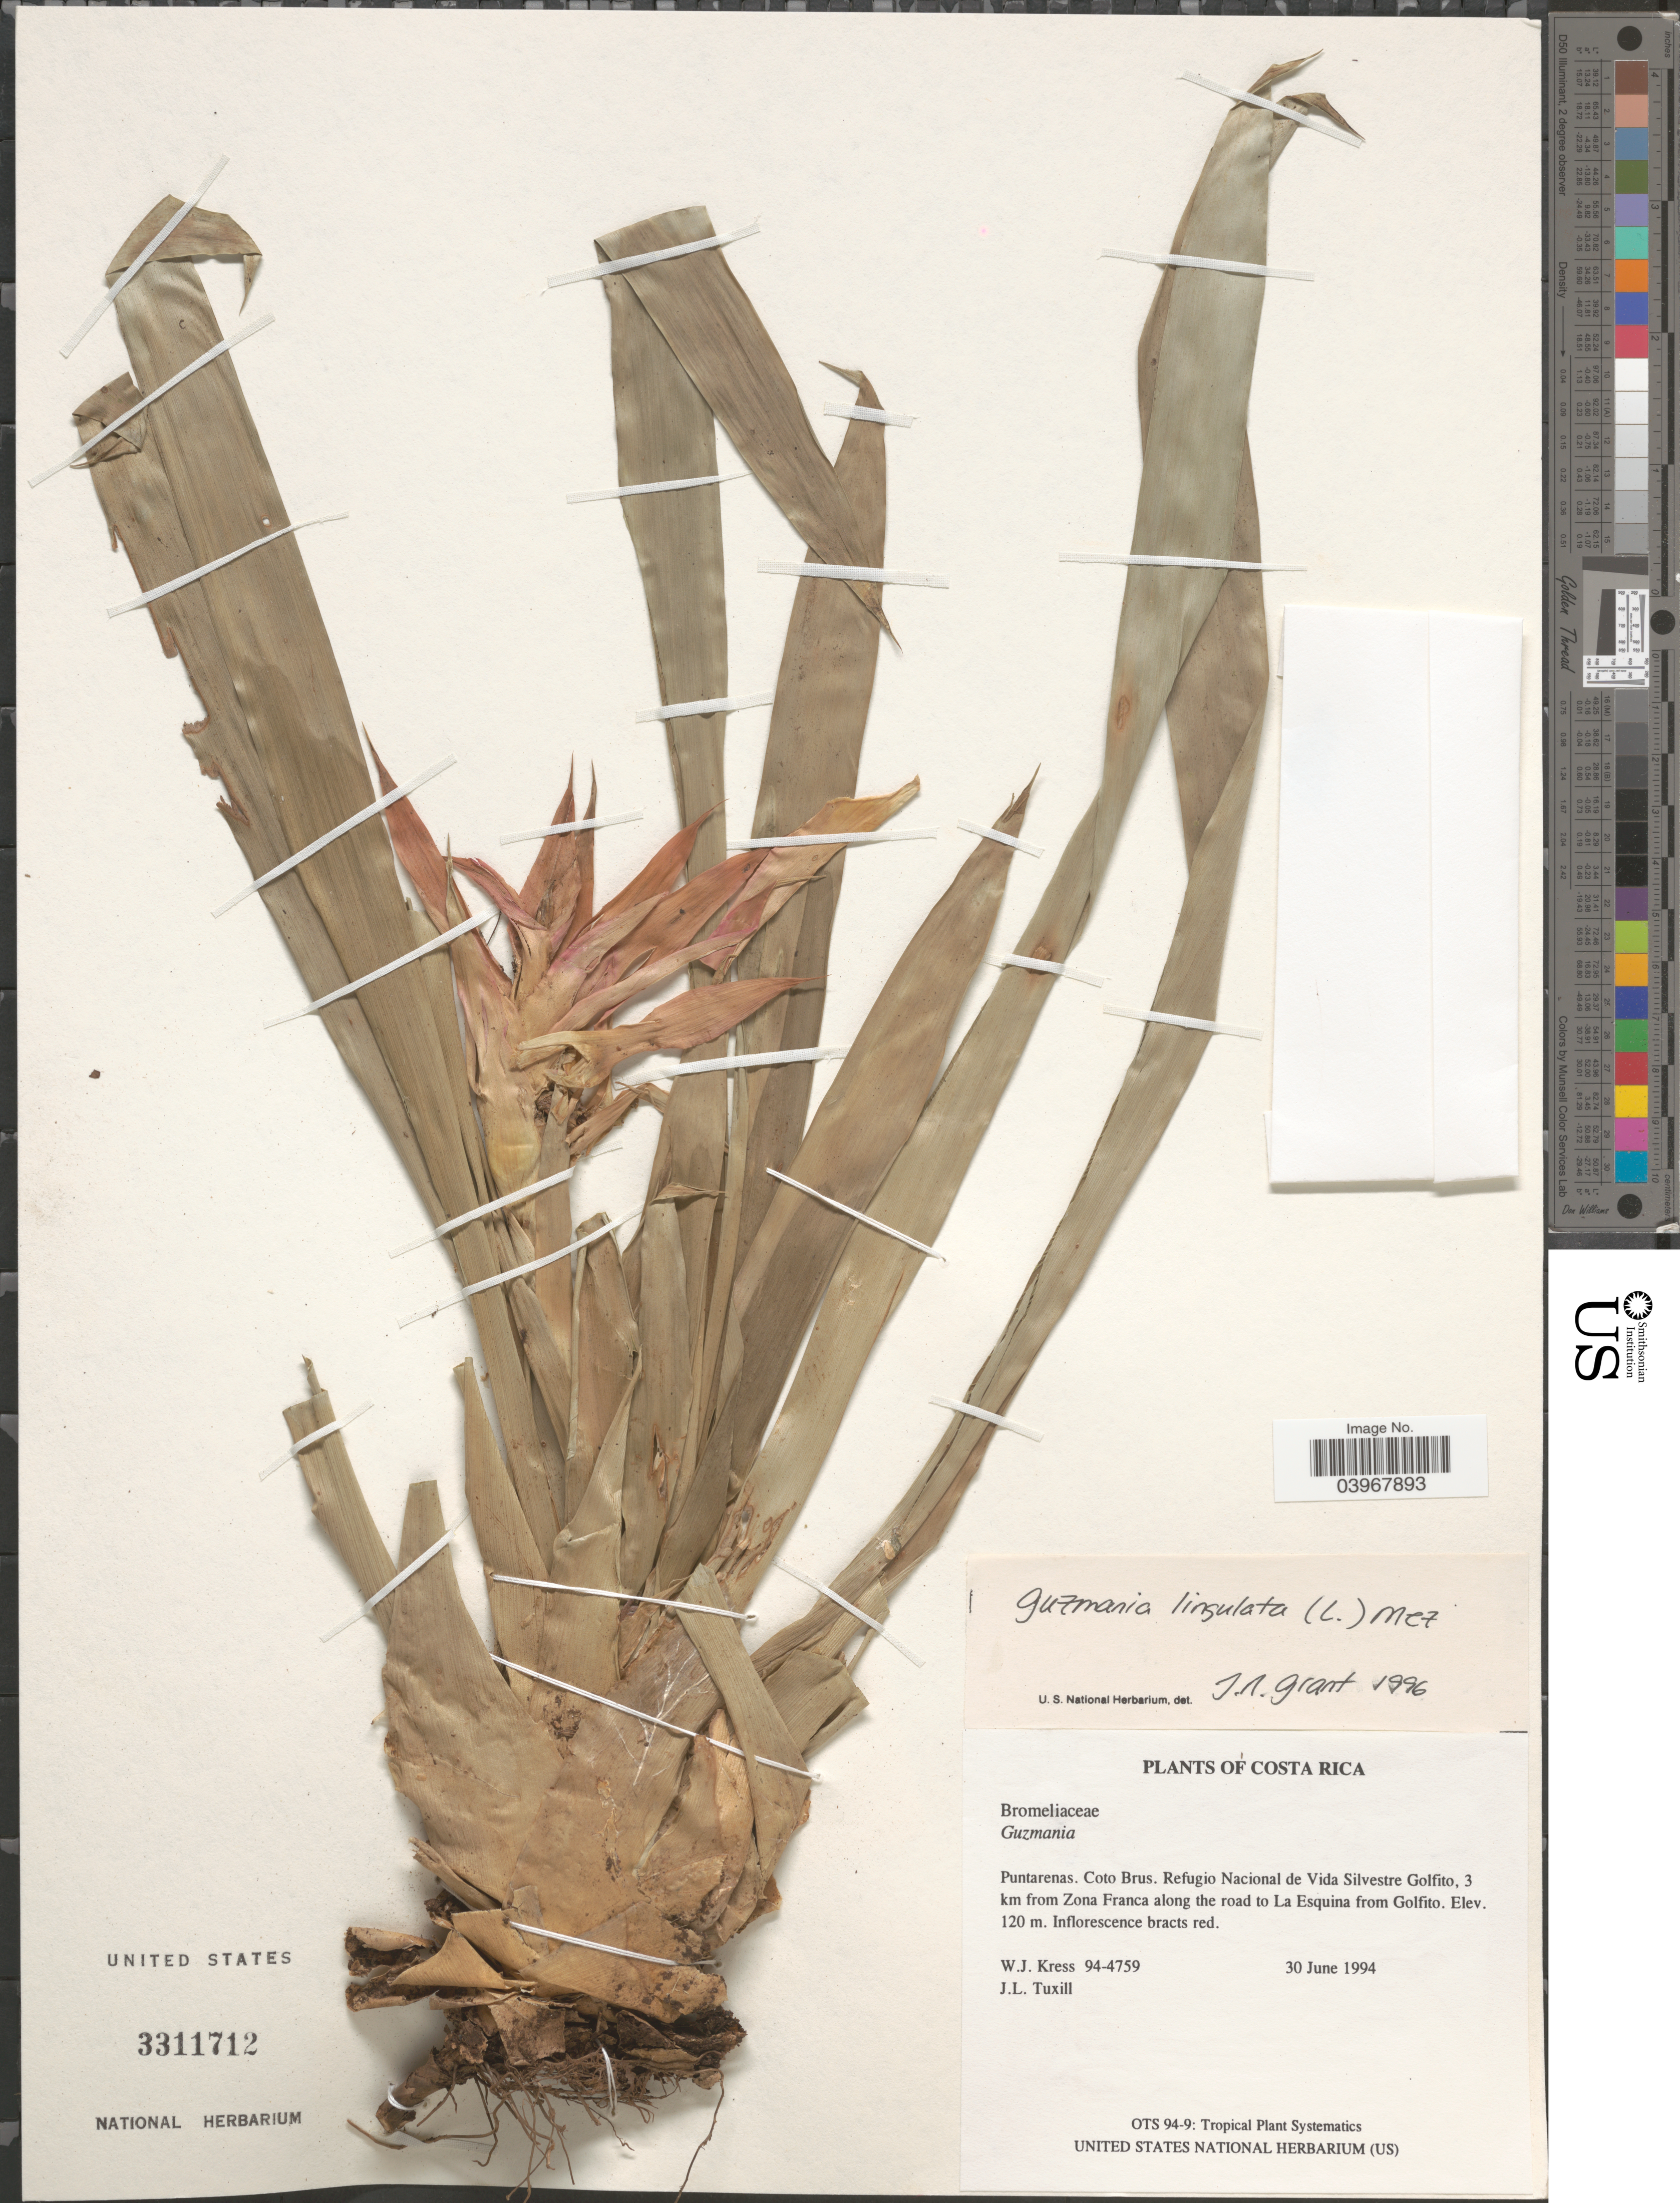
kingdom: Plantae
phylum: Tracheophyta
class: Liliopsida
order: Poales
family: Bromeliaceae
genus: Guzmania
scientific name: Guzmania lingulata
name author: (L.) Mez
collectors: W. J. Kress & J. L. Tuxill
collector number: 94-4759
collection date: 1994-06-30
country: Costa Rica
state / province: Puntarenas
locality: Coto Brus. Refugio Nacional de Vida Silvestre Golfito, 3 km from Zona Franca along the road to El Esquina from Golfito.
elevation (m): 120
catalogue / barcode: US 3311712